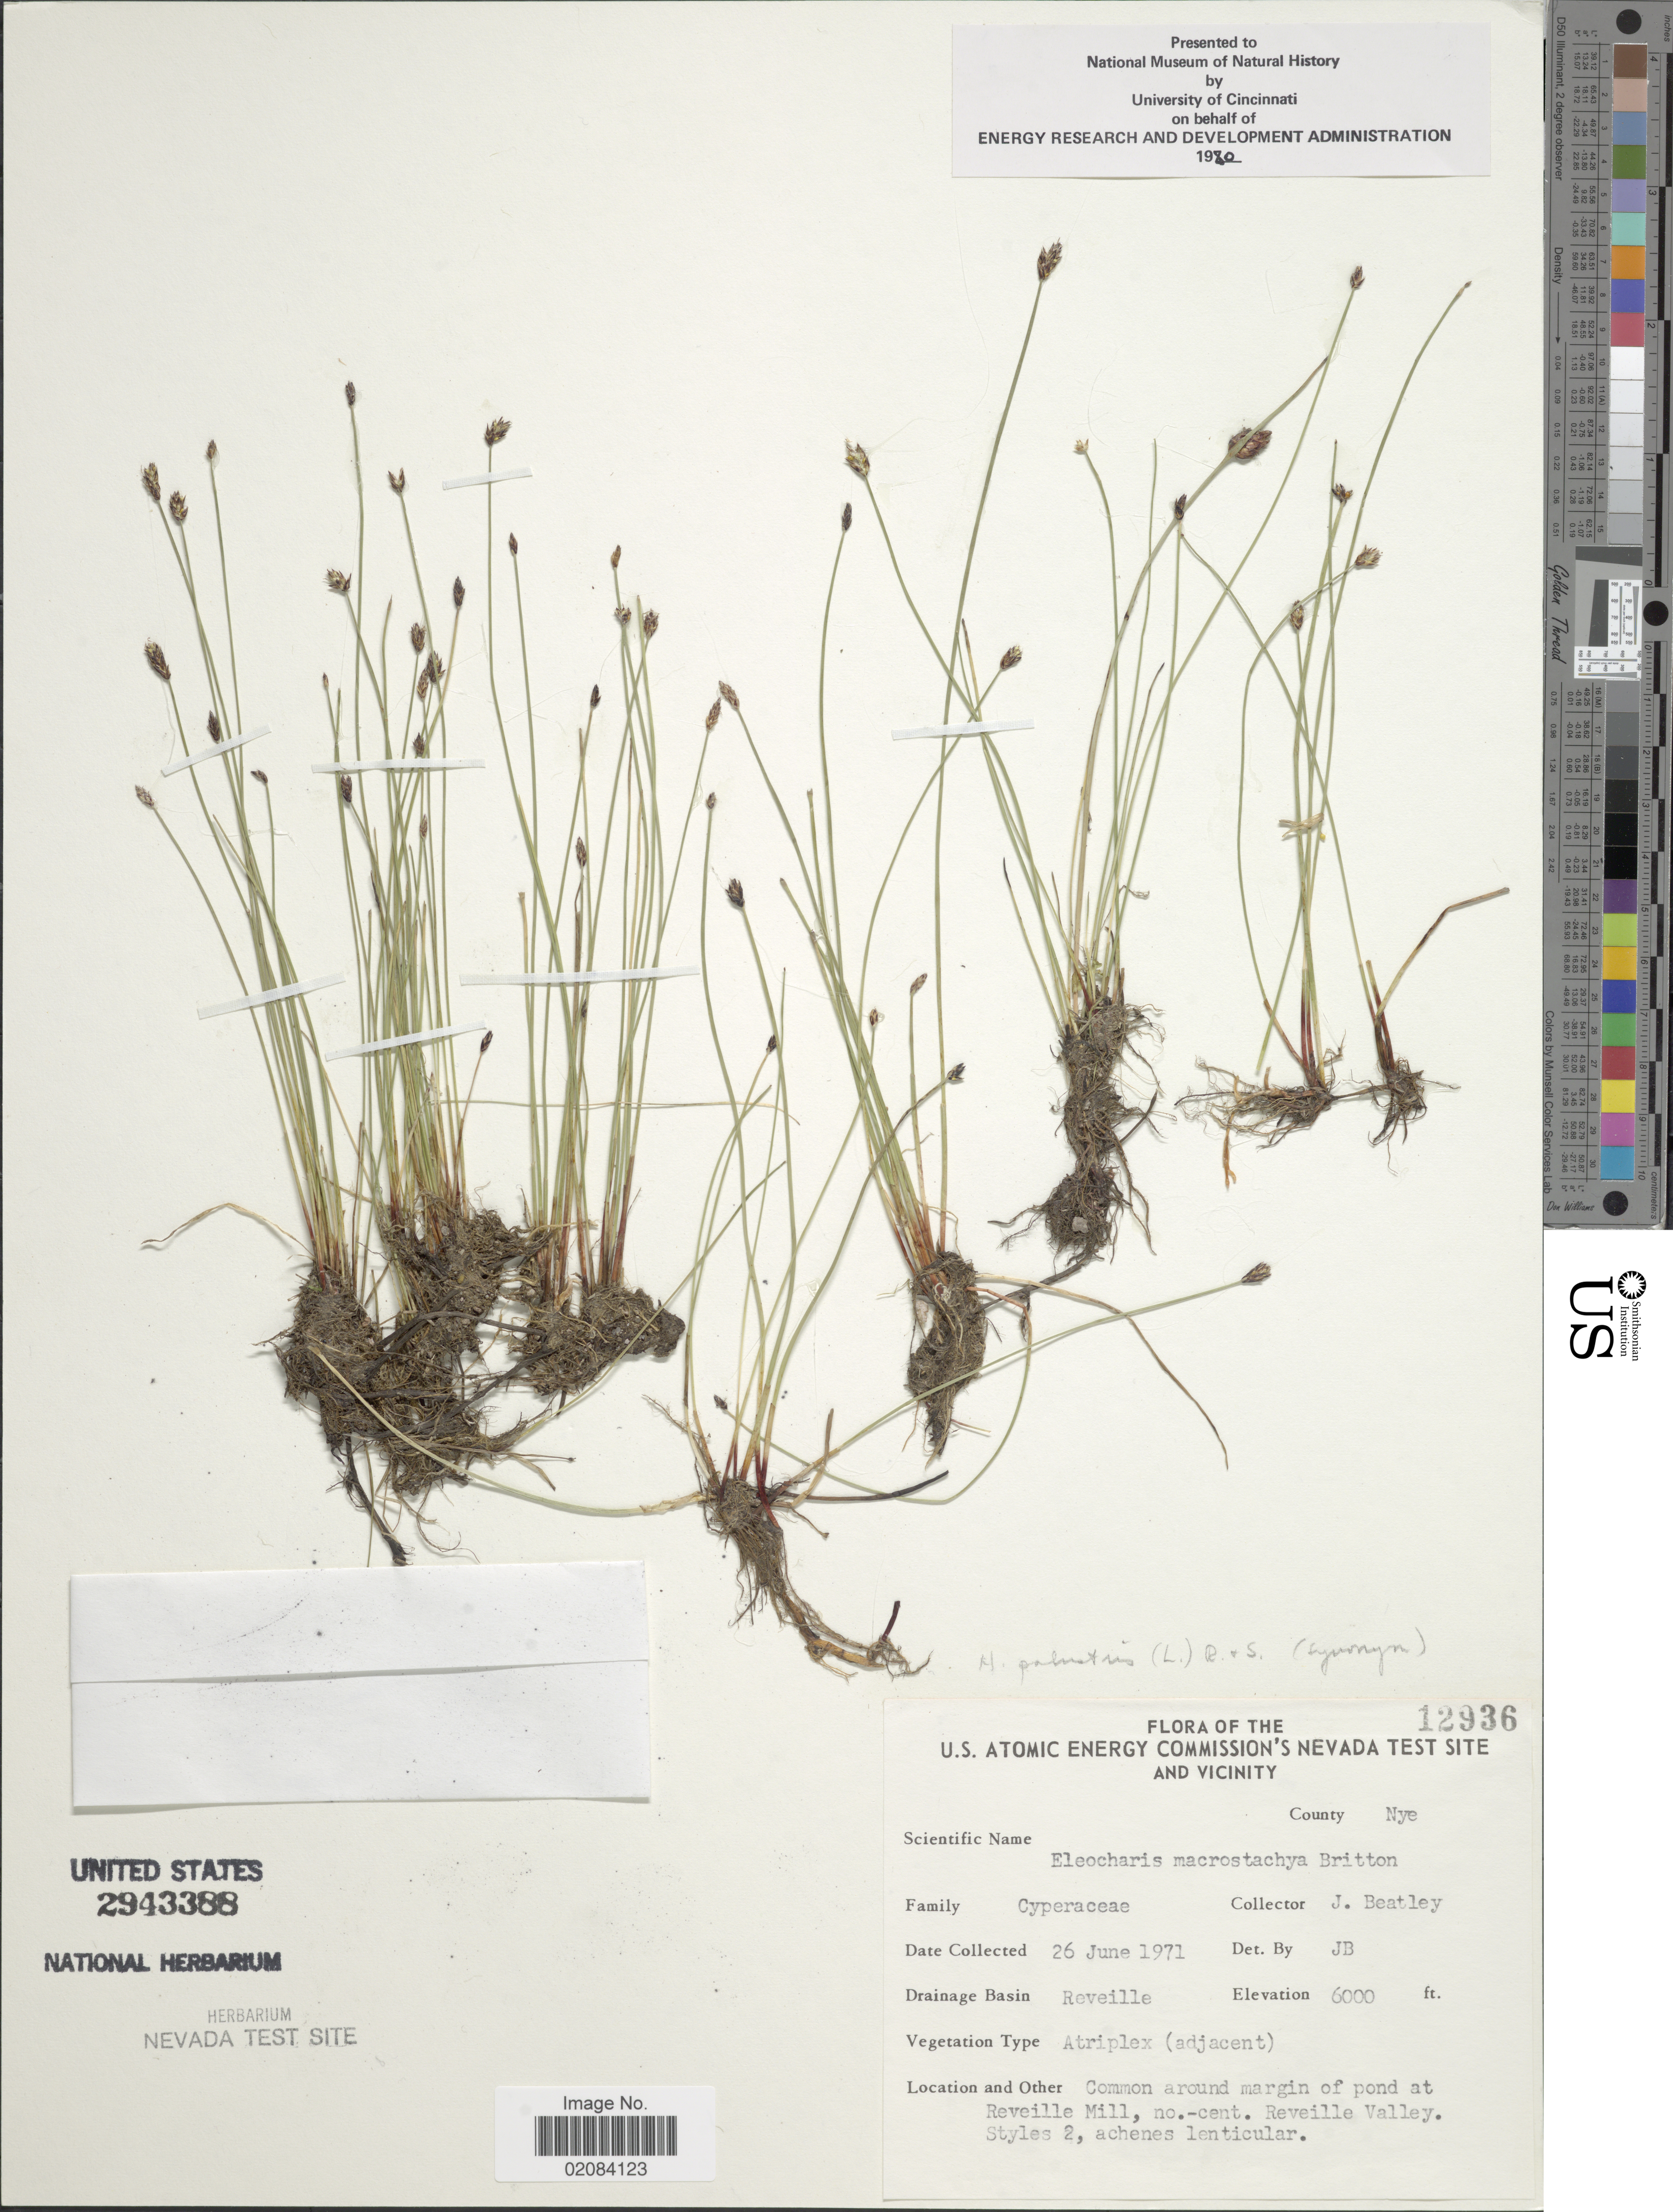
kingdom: Plantae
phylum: Tracheophyta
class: Liliopsida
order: Poales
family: Cyperaceae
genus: Eleocharis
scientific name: Eleocharis palustris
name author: (L.) Roem. & Schult.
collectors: J. C. Beatley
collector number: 12936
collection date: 1971-06-26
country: United States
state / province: Nevada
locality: U.S. Atomic Energy comissions's Nevada Test Site and Vicinity, County Nye. reveille, Around margin of pond at Reveille Mill, no.cent. Reveille Valley, Styles 2.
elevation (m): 1829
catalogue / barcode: US 2943388